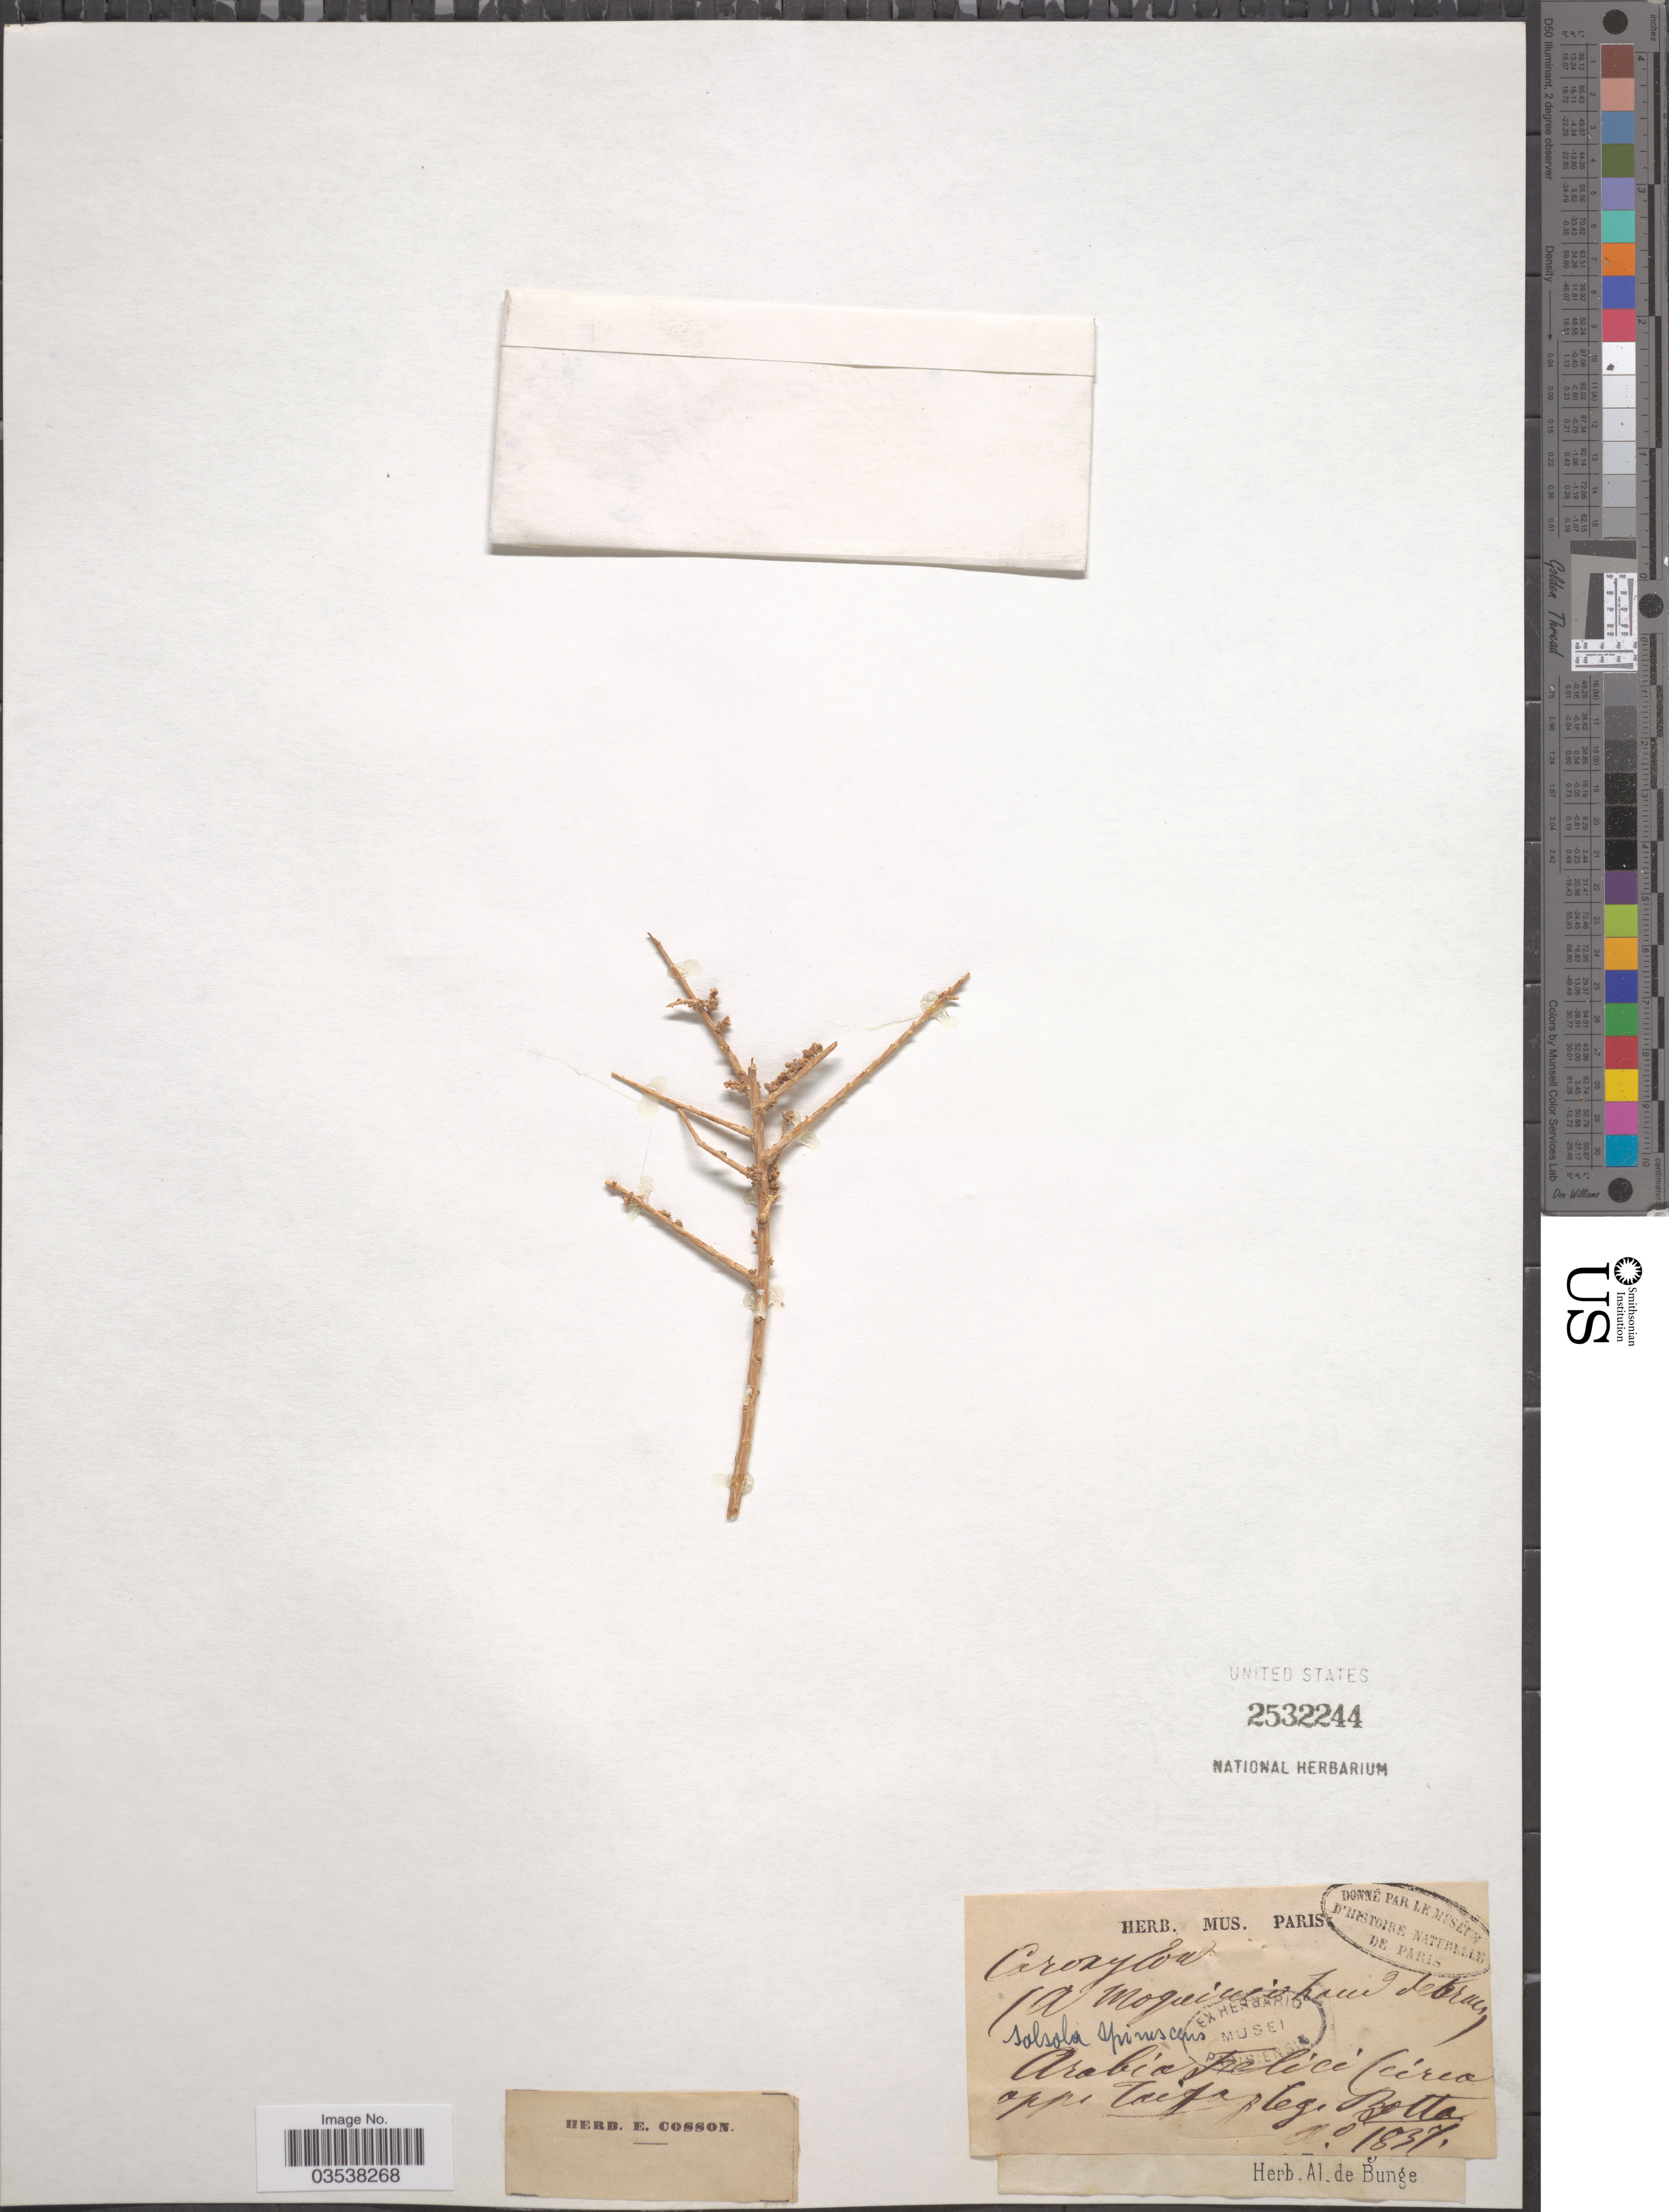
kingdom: Plantae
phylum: Tracheophyta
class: Magnoliopsida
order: Caryophyllales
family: Amaranthaceae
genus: Caroxylon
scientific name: Caroxylon spinescens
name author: (Moq.) Akhani & Roalson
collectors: Rotta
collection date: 1837-08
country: Saudi Arabia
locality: Arabia Trelici [interpreted] (circa opp. Taufa [interpreted]).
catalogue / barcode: US 2532244